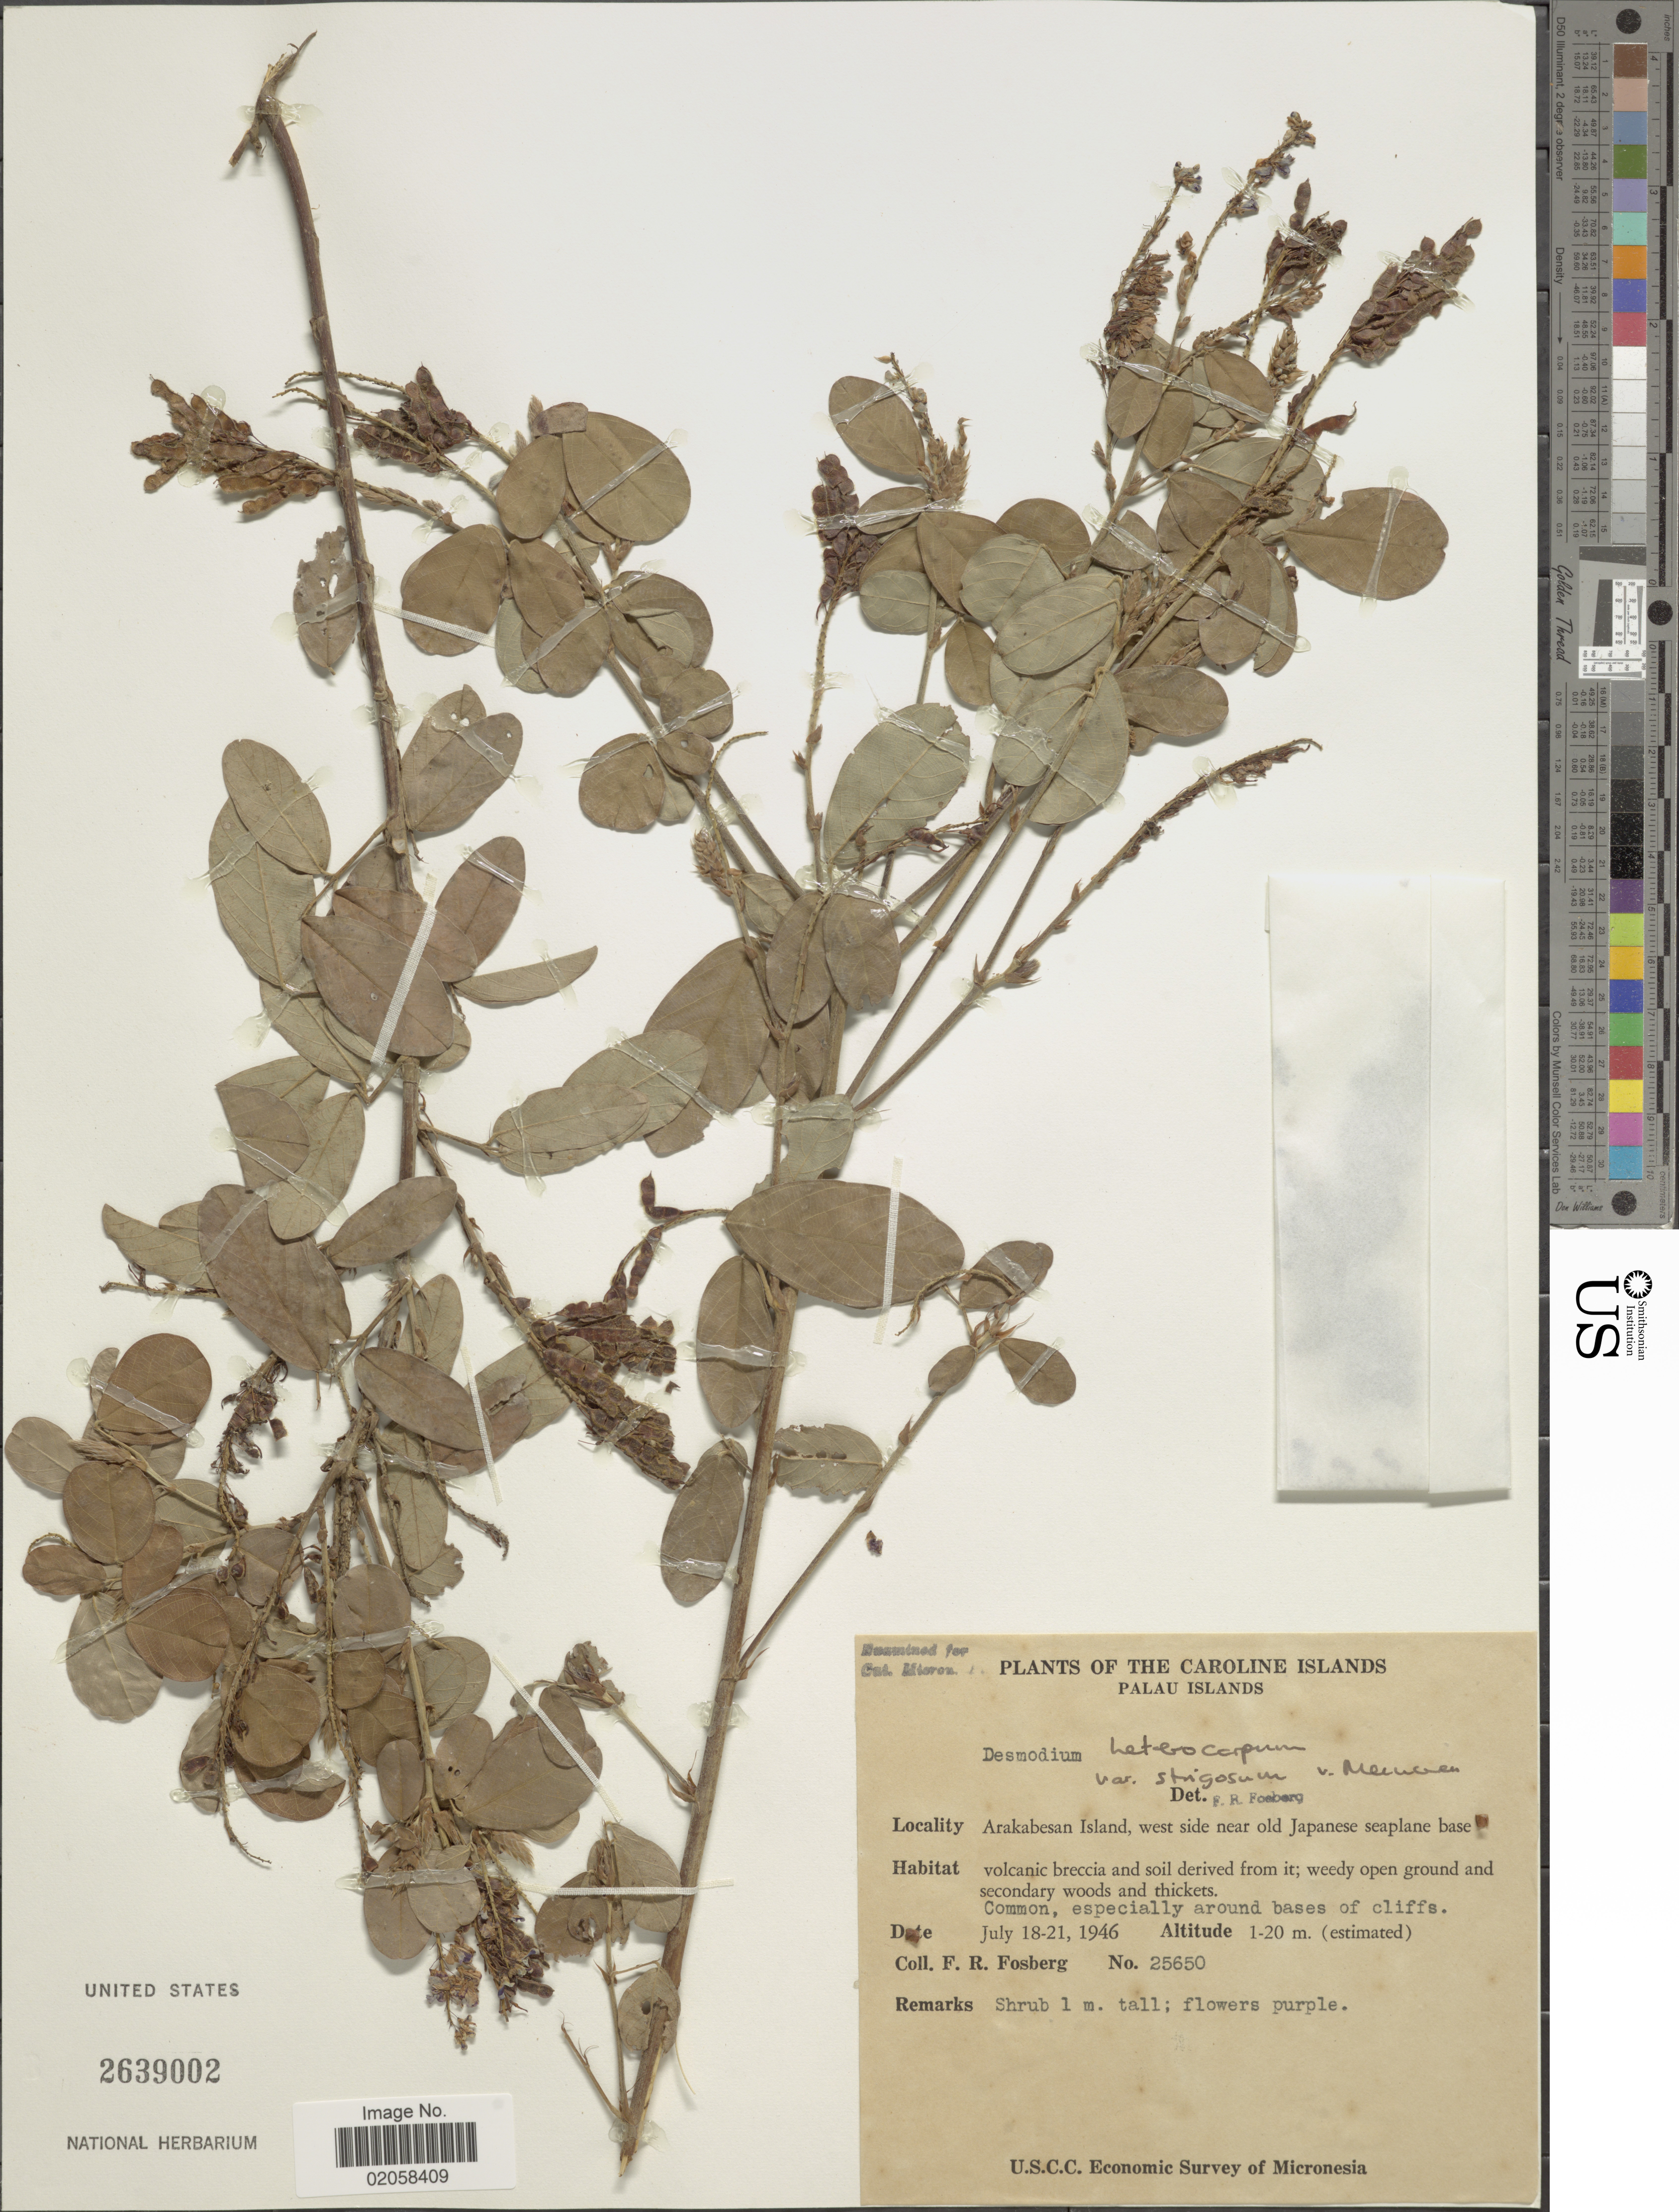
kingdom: Plantae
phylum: Tracheophyta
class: Magnoliopsida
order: Fabales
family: Fabaceae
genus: Grona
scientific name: Grona heterocarpos var. strigosa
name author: (Meeuwen) H. Ohashi & K. Ohashi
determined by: Strong, Mark T., (BOT), Smithsonian Institution - National Museum of Natural History (UNITED STATES)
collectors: F. R. Fosberg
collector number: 25650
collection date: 1946-07-18/1946-07-21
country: Palau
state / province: Koror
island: Ngerekebesang [Arakabesan]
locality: Caroline Islands, Palay Islands, Arakabesan Island, west side near old Japanese seaplane base.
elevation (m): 1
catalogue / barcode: US 2639002